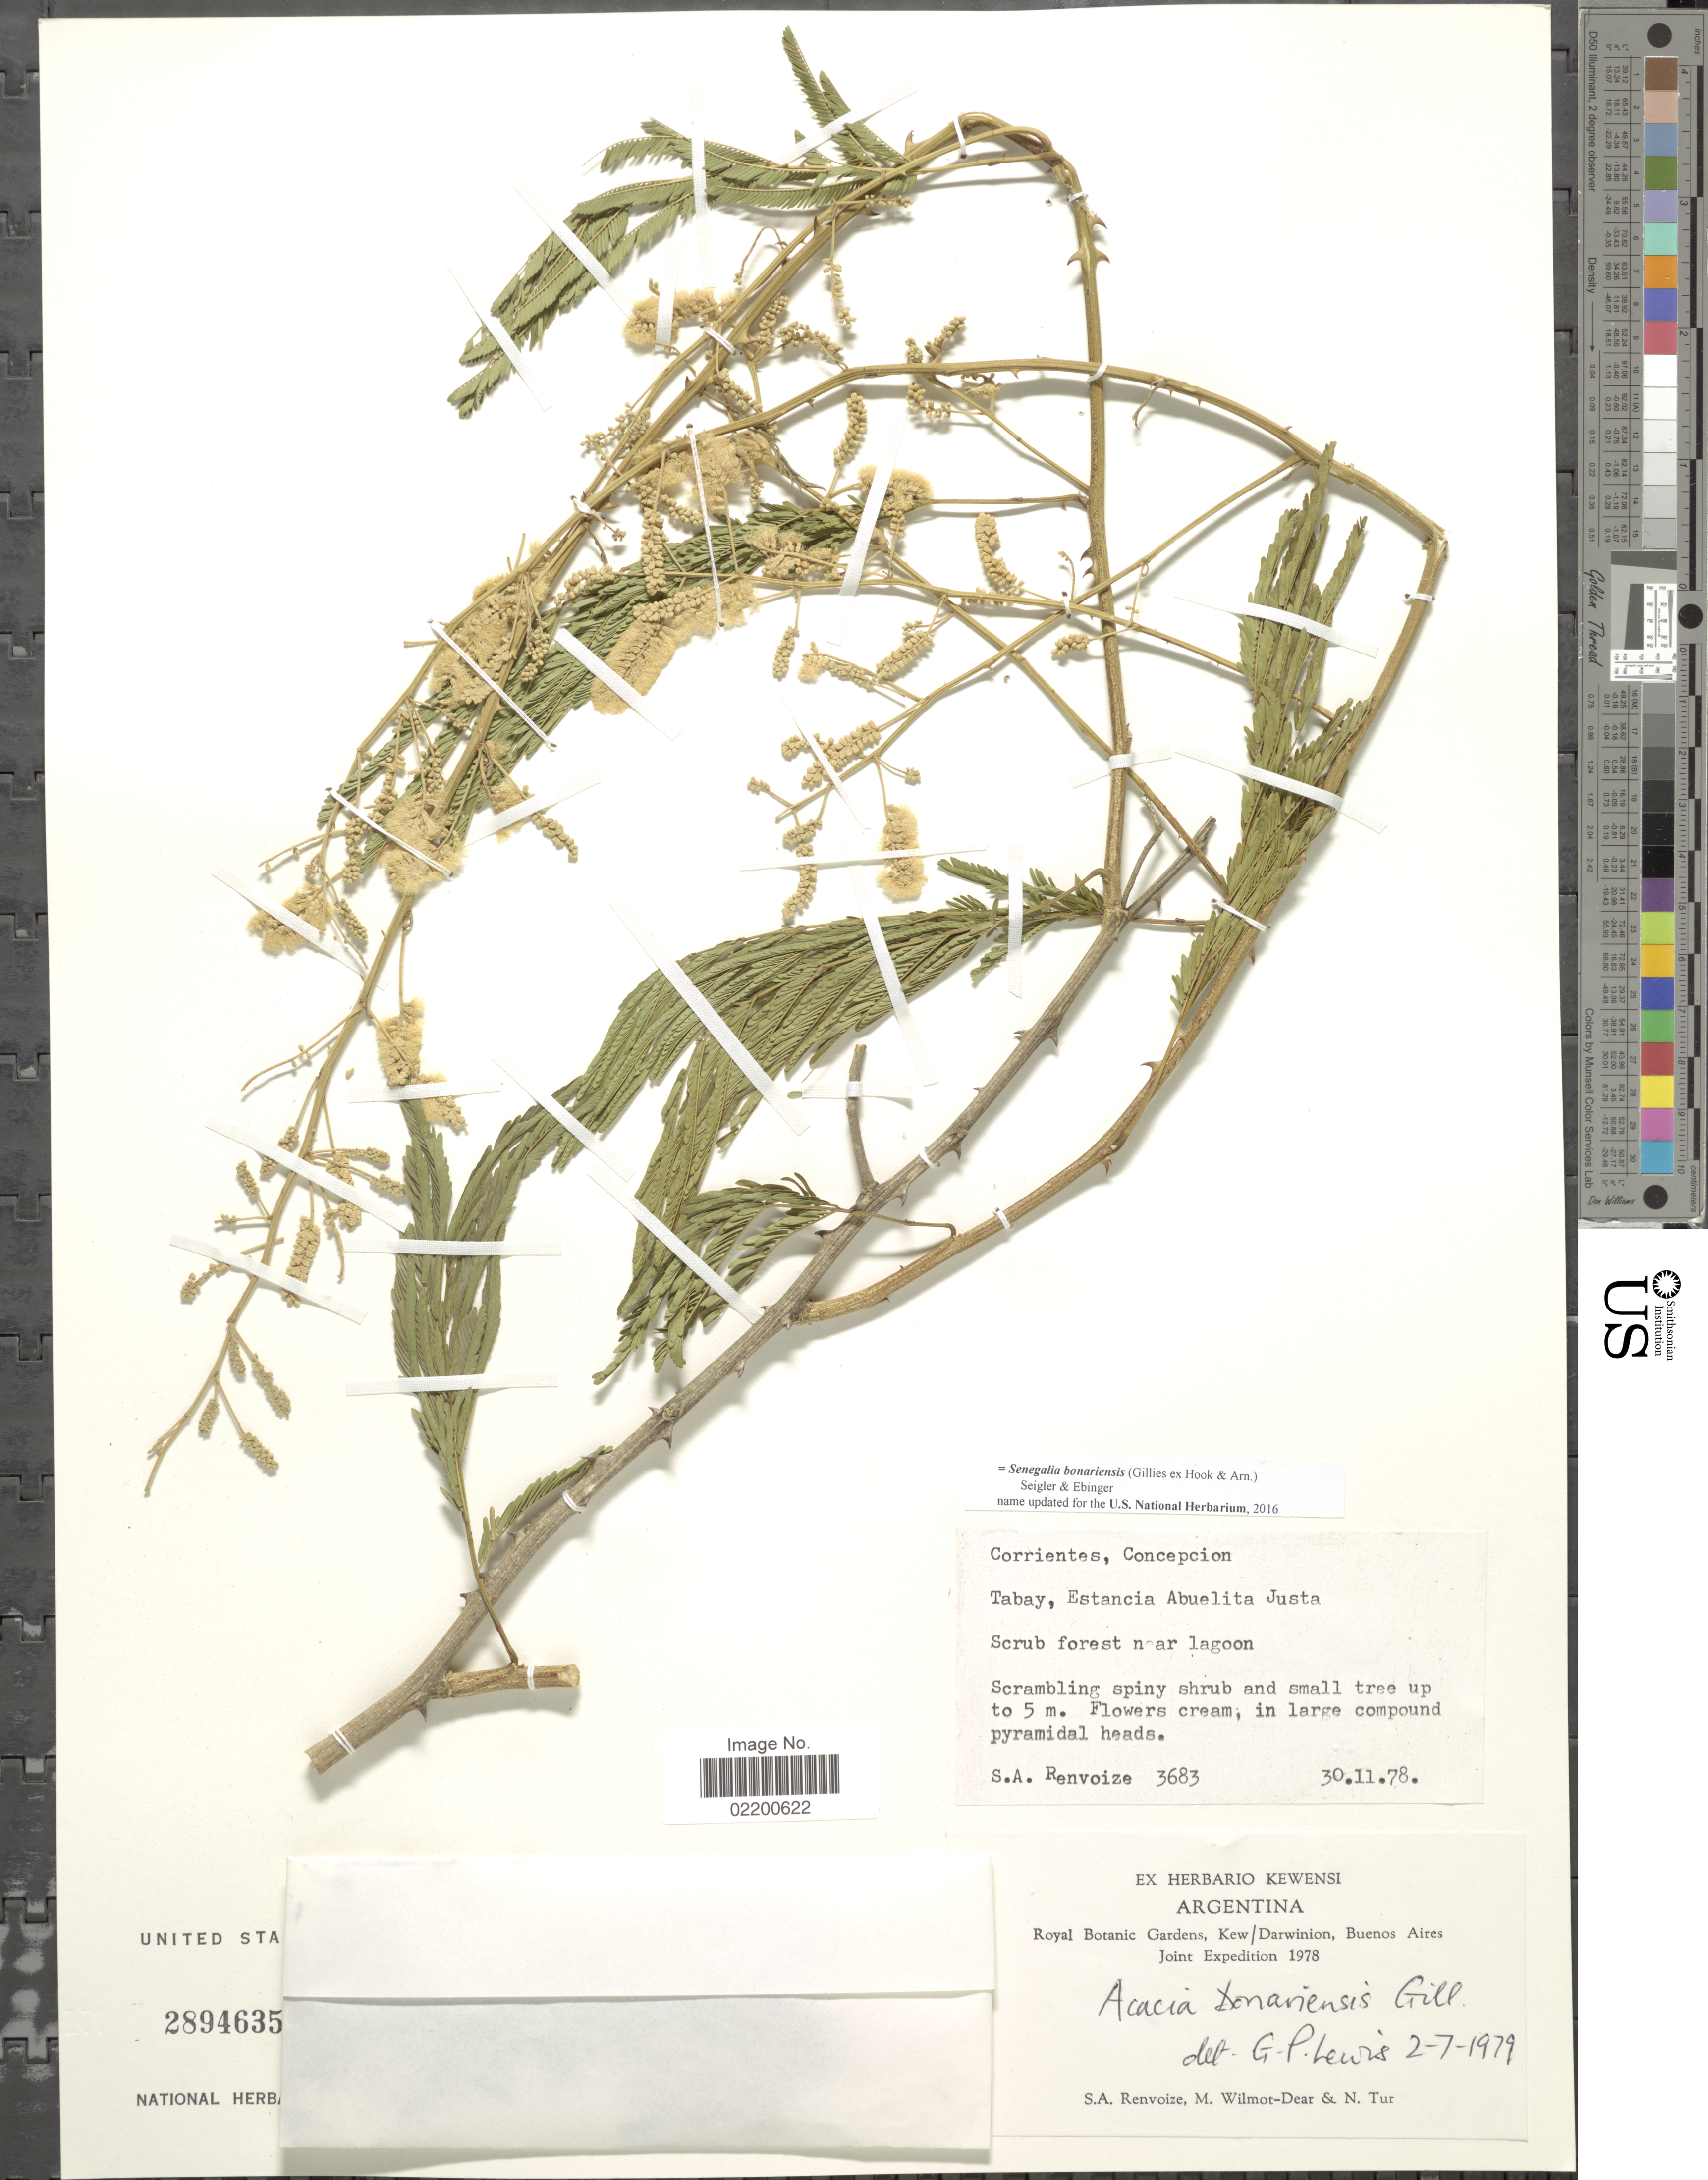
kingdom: Plantae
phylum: Tracheophyta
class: Magnoliopsida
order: Fabales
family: Fabaceae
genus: Senegalia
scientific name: Senegalia bonariensis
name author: (Gillies ex Hook. & Arn.) Seigler & Ebinger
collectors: S. A. Renvoize & N. Tur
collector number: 3683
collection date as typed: Transcribed d/m/y: 30/11/78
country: Argentina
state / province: Corrientes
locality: Corrientes, Concepcion, Tabay, Estancia Abuelita Justa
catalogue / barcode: US 2894635